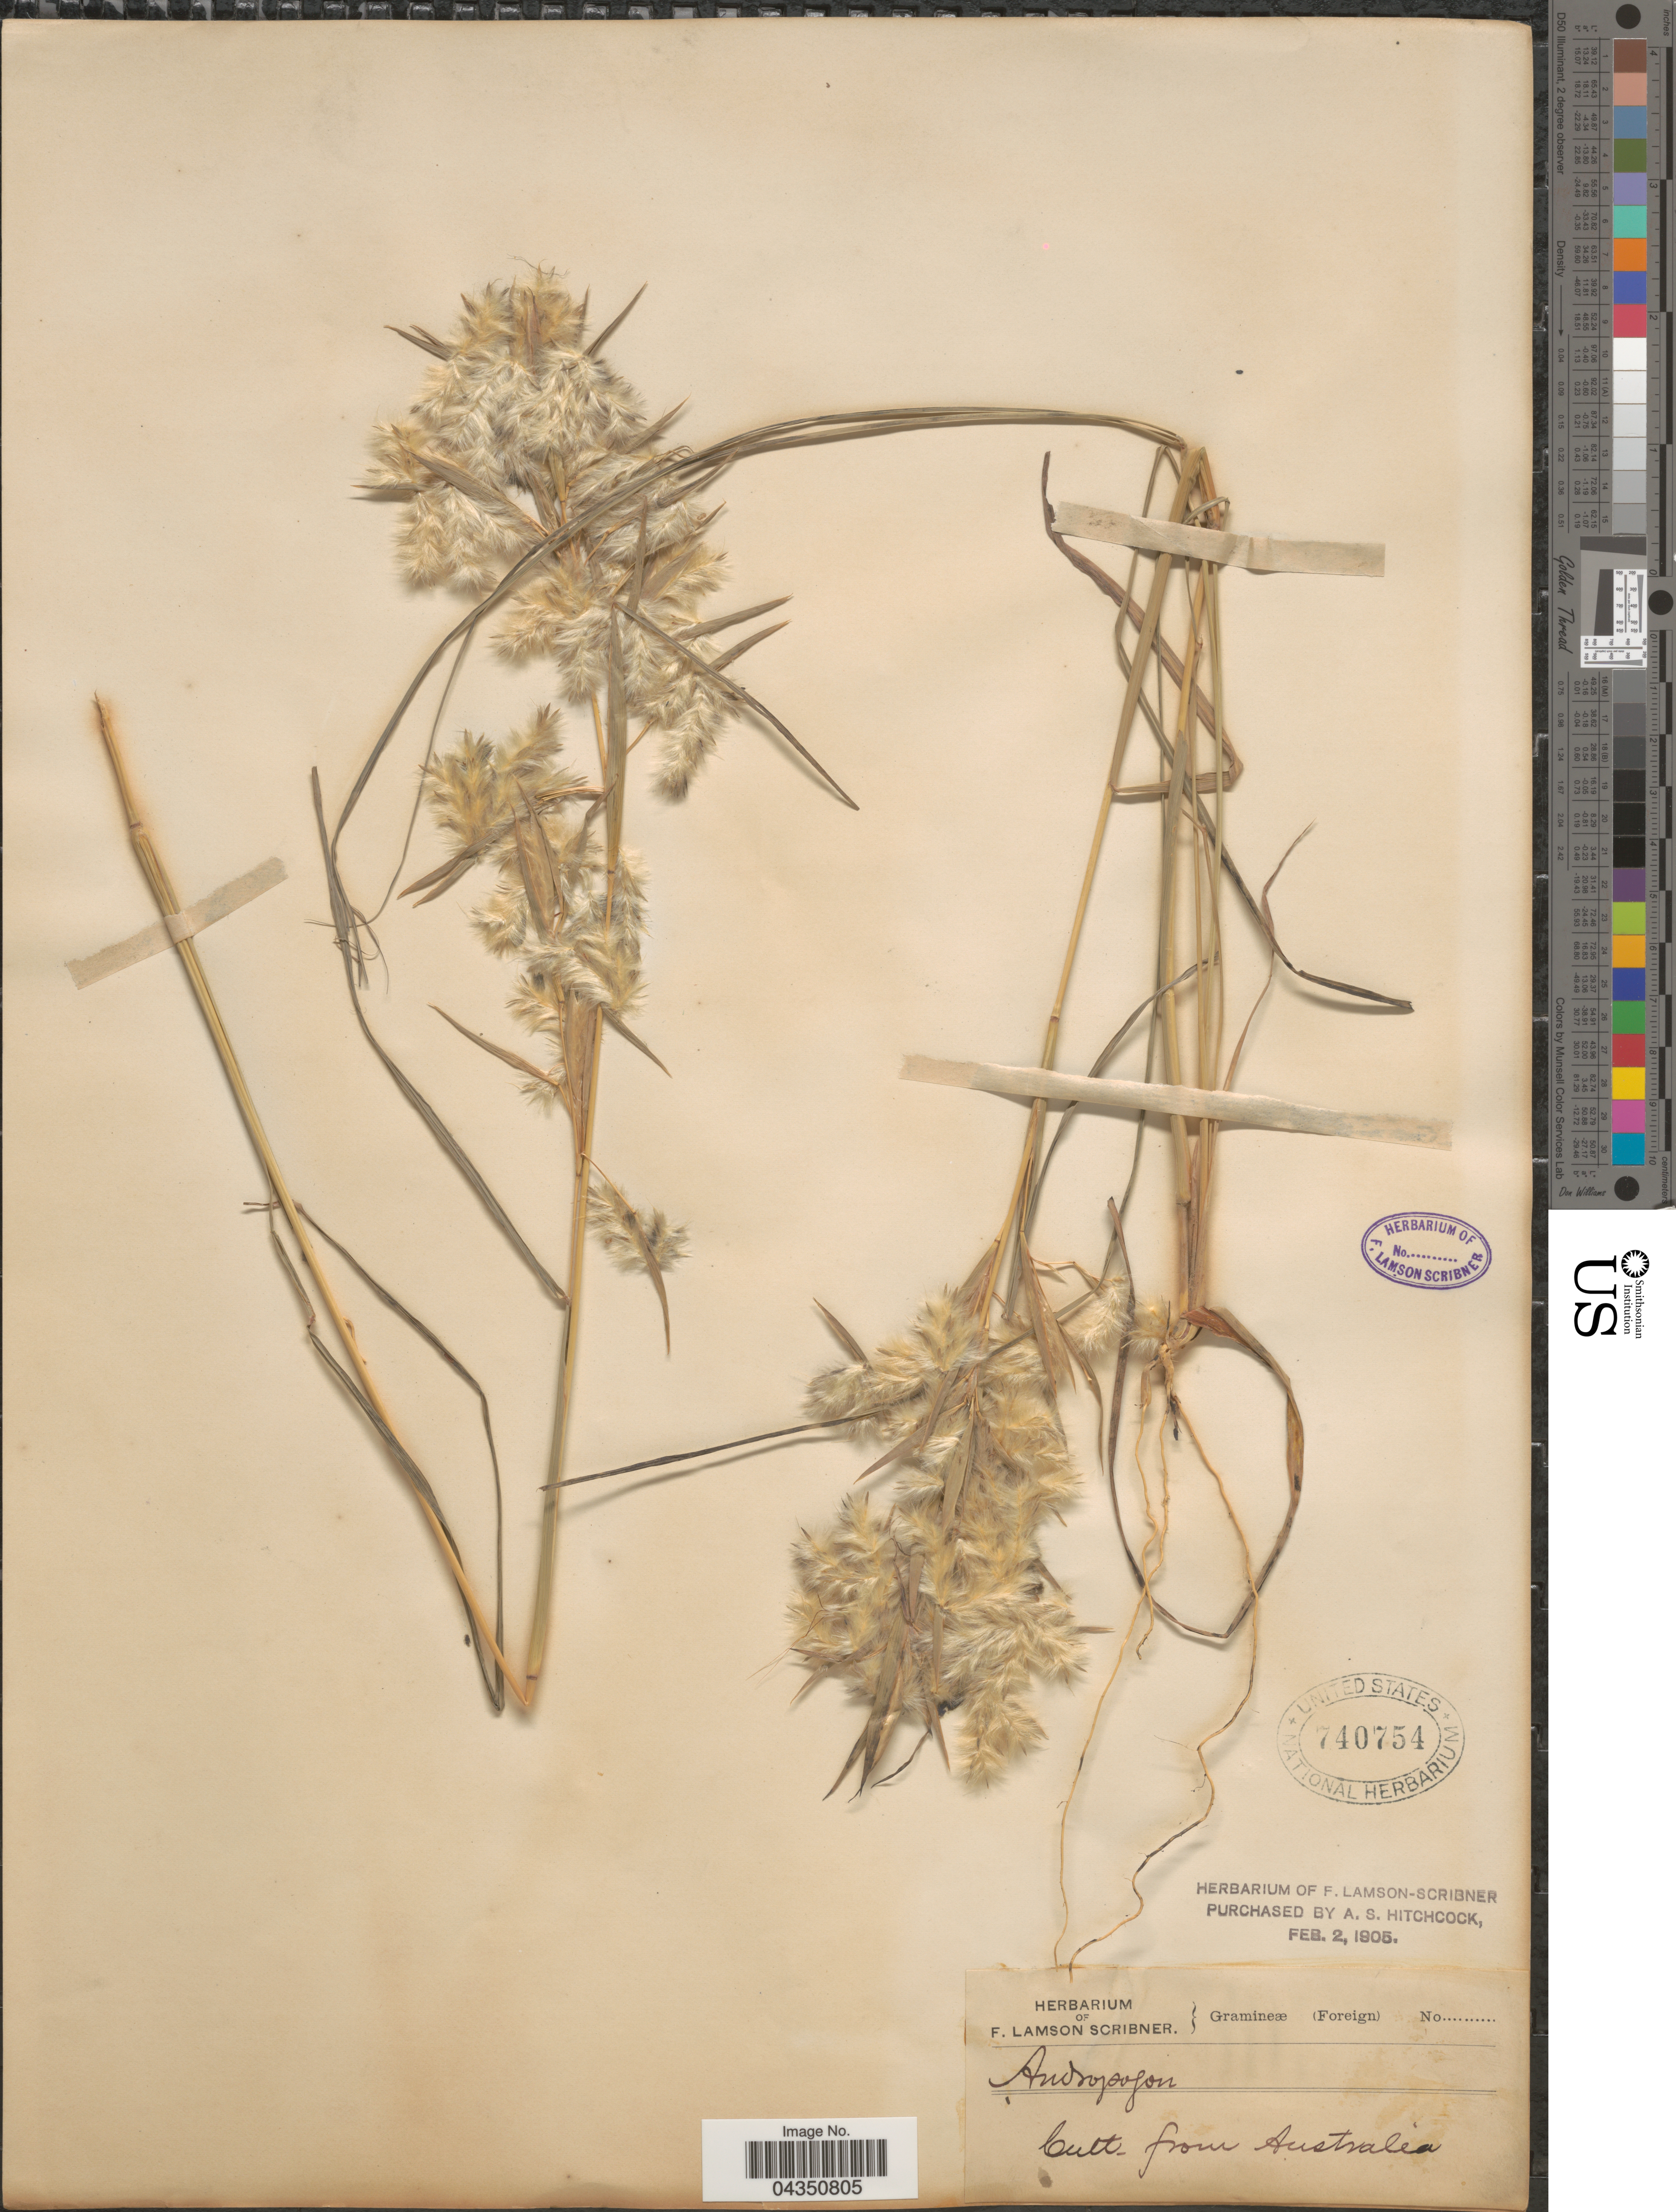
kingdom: Plantae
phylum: Tracheophyta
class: Liliopsida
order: Poales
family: Poaceae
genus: Cymbopogon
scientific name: Cymbopogon schoenanthus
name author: (L.) Spreng.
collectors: ex herb. F. Lamson Scribner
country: Australia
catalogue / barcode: US 740754